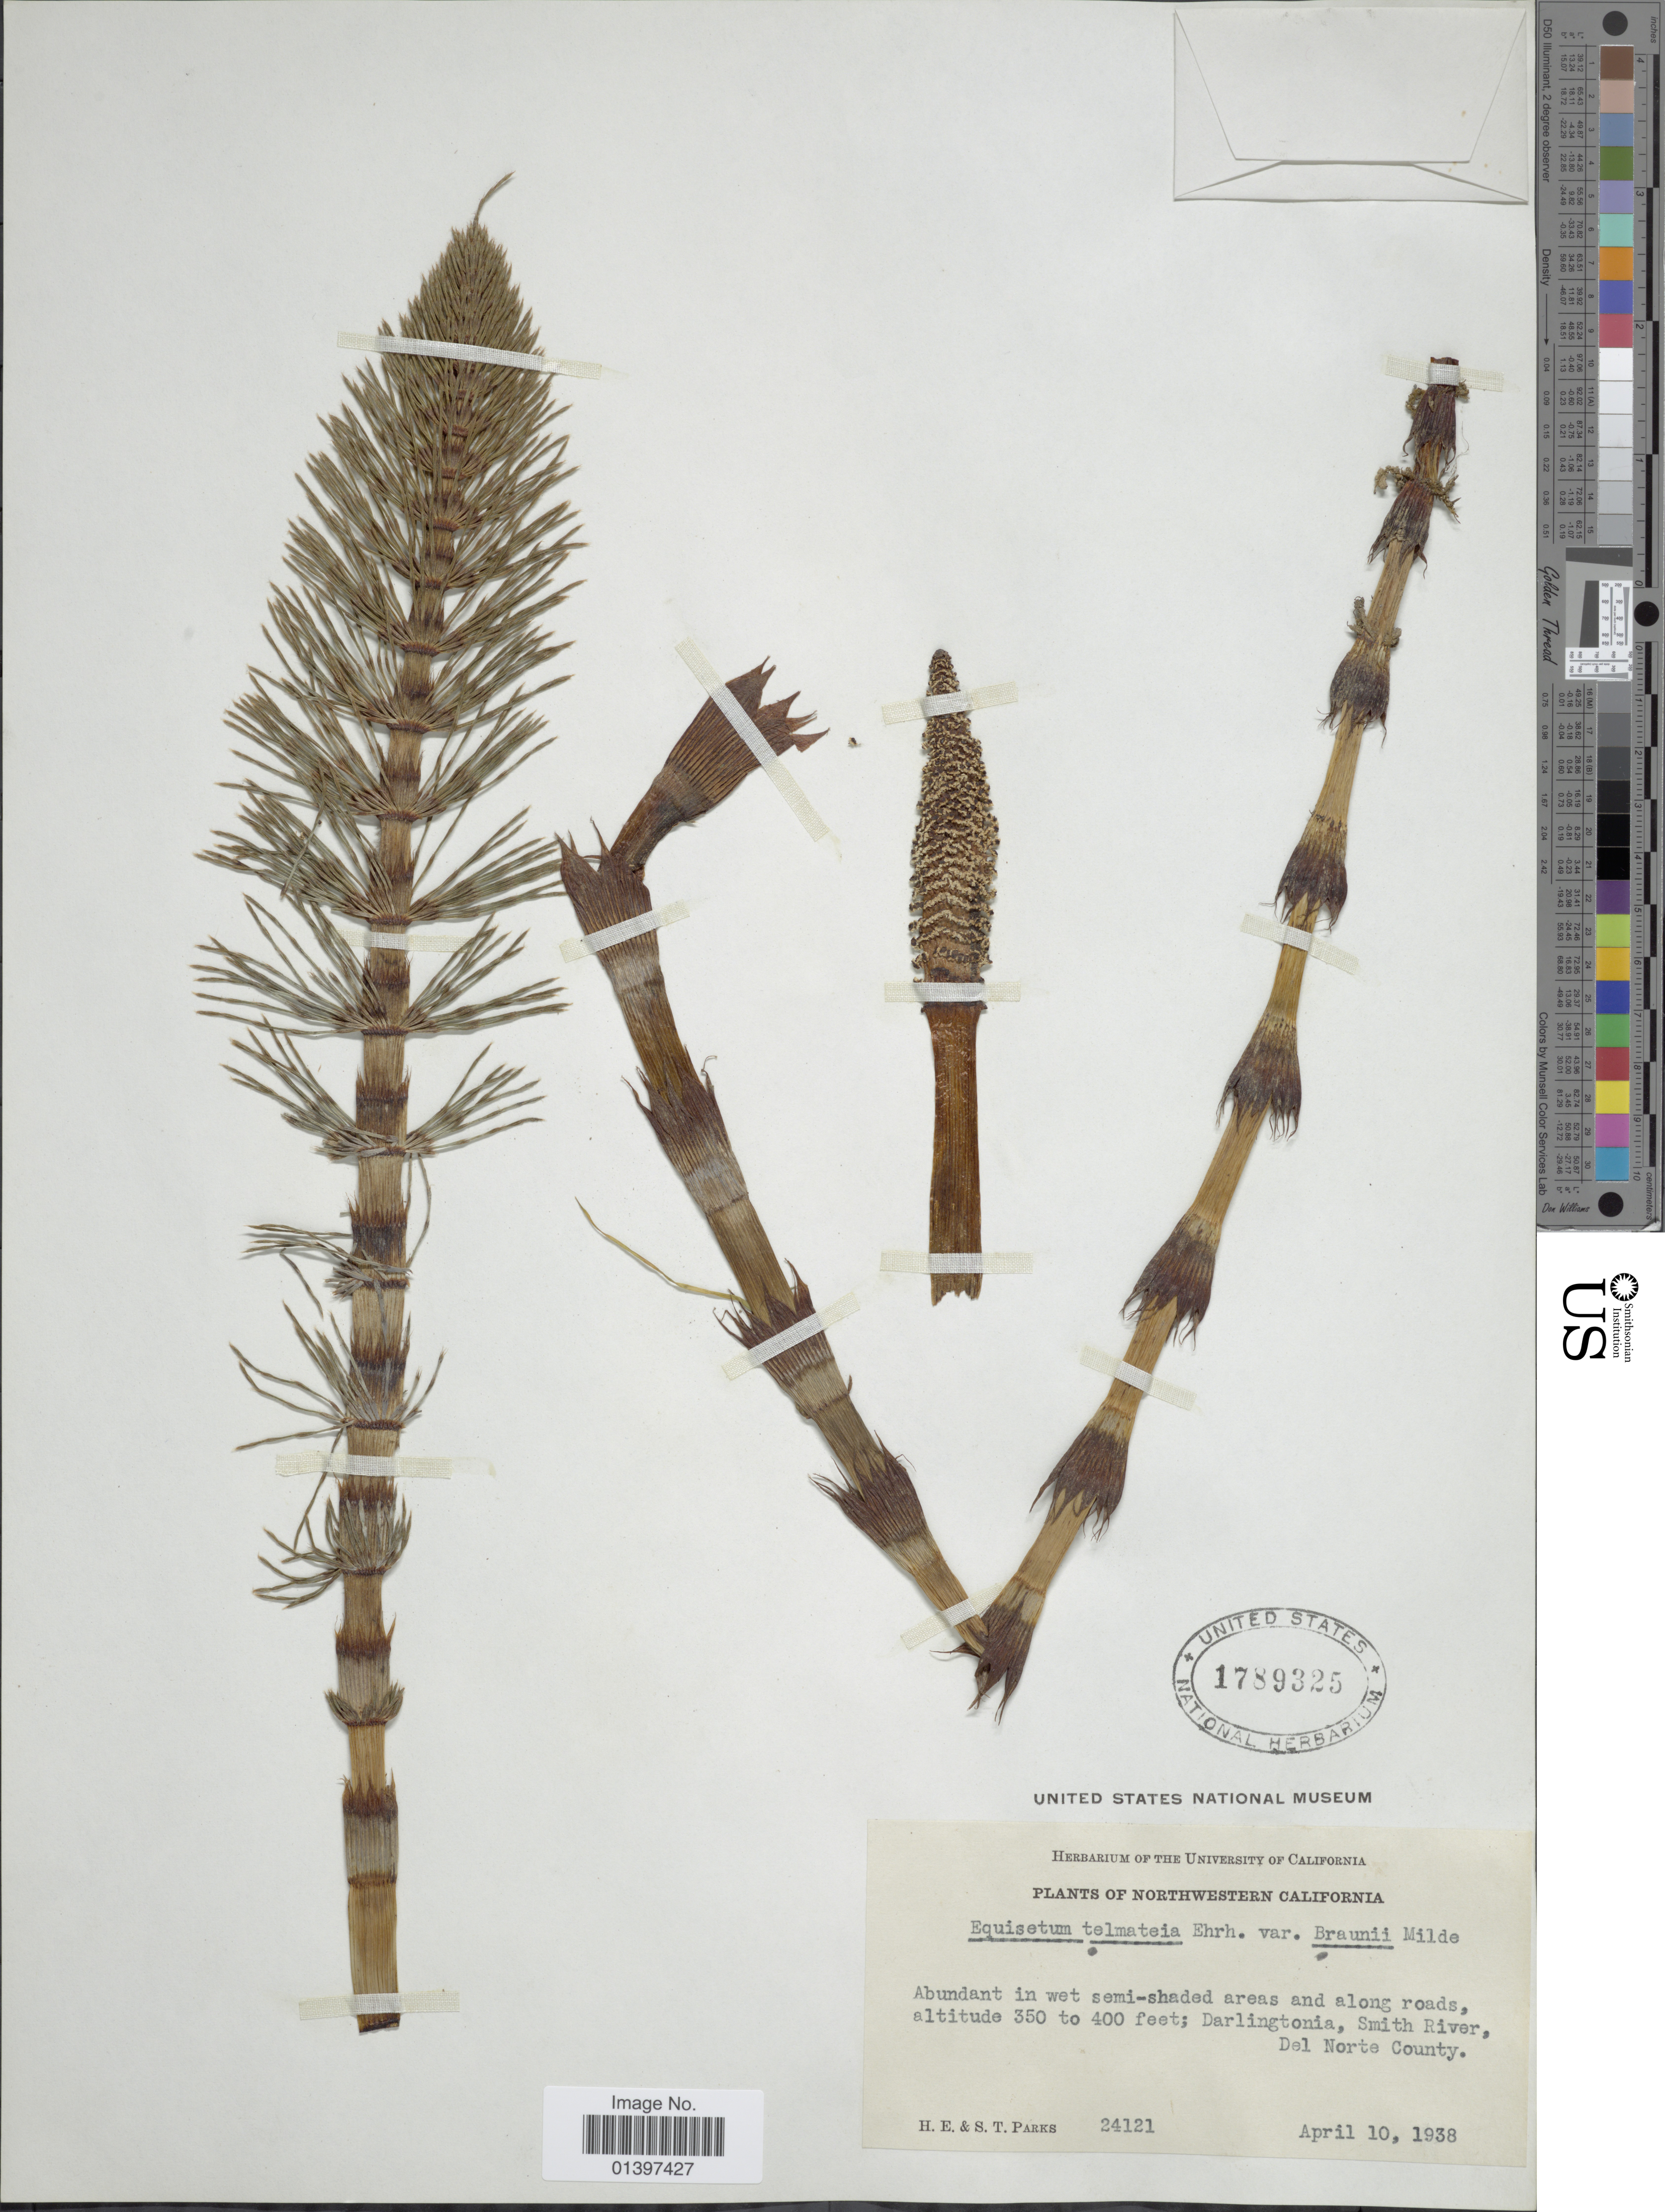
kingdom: Plantae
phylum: Tracheophyta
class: Polypodiopsida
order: Equisetales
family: Equisetaceae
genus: Equisetum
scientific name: Equisetum telmateia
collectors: H. E. Parks & S. Parks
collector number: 24121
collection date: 1938-04-10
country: United States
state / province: California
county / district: Del Norte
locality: Northwestern California, Abundant in wet semi-shaded areas and along roads, Darlingtonia, Smith River, Del Norte County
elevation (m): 107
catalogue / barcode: US 1789325